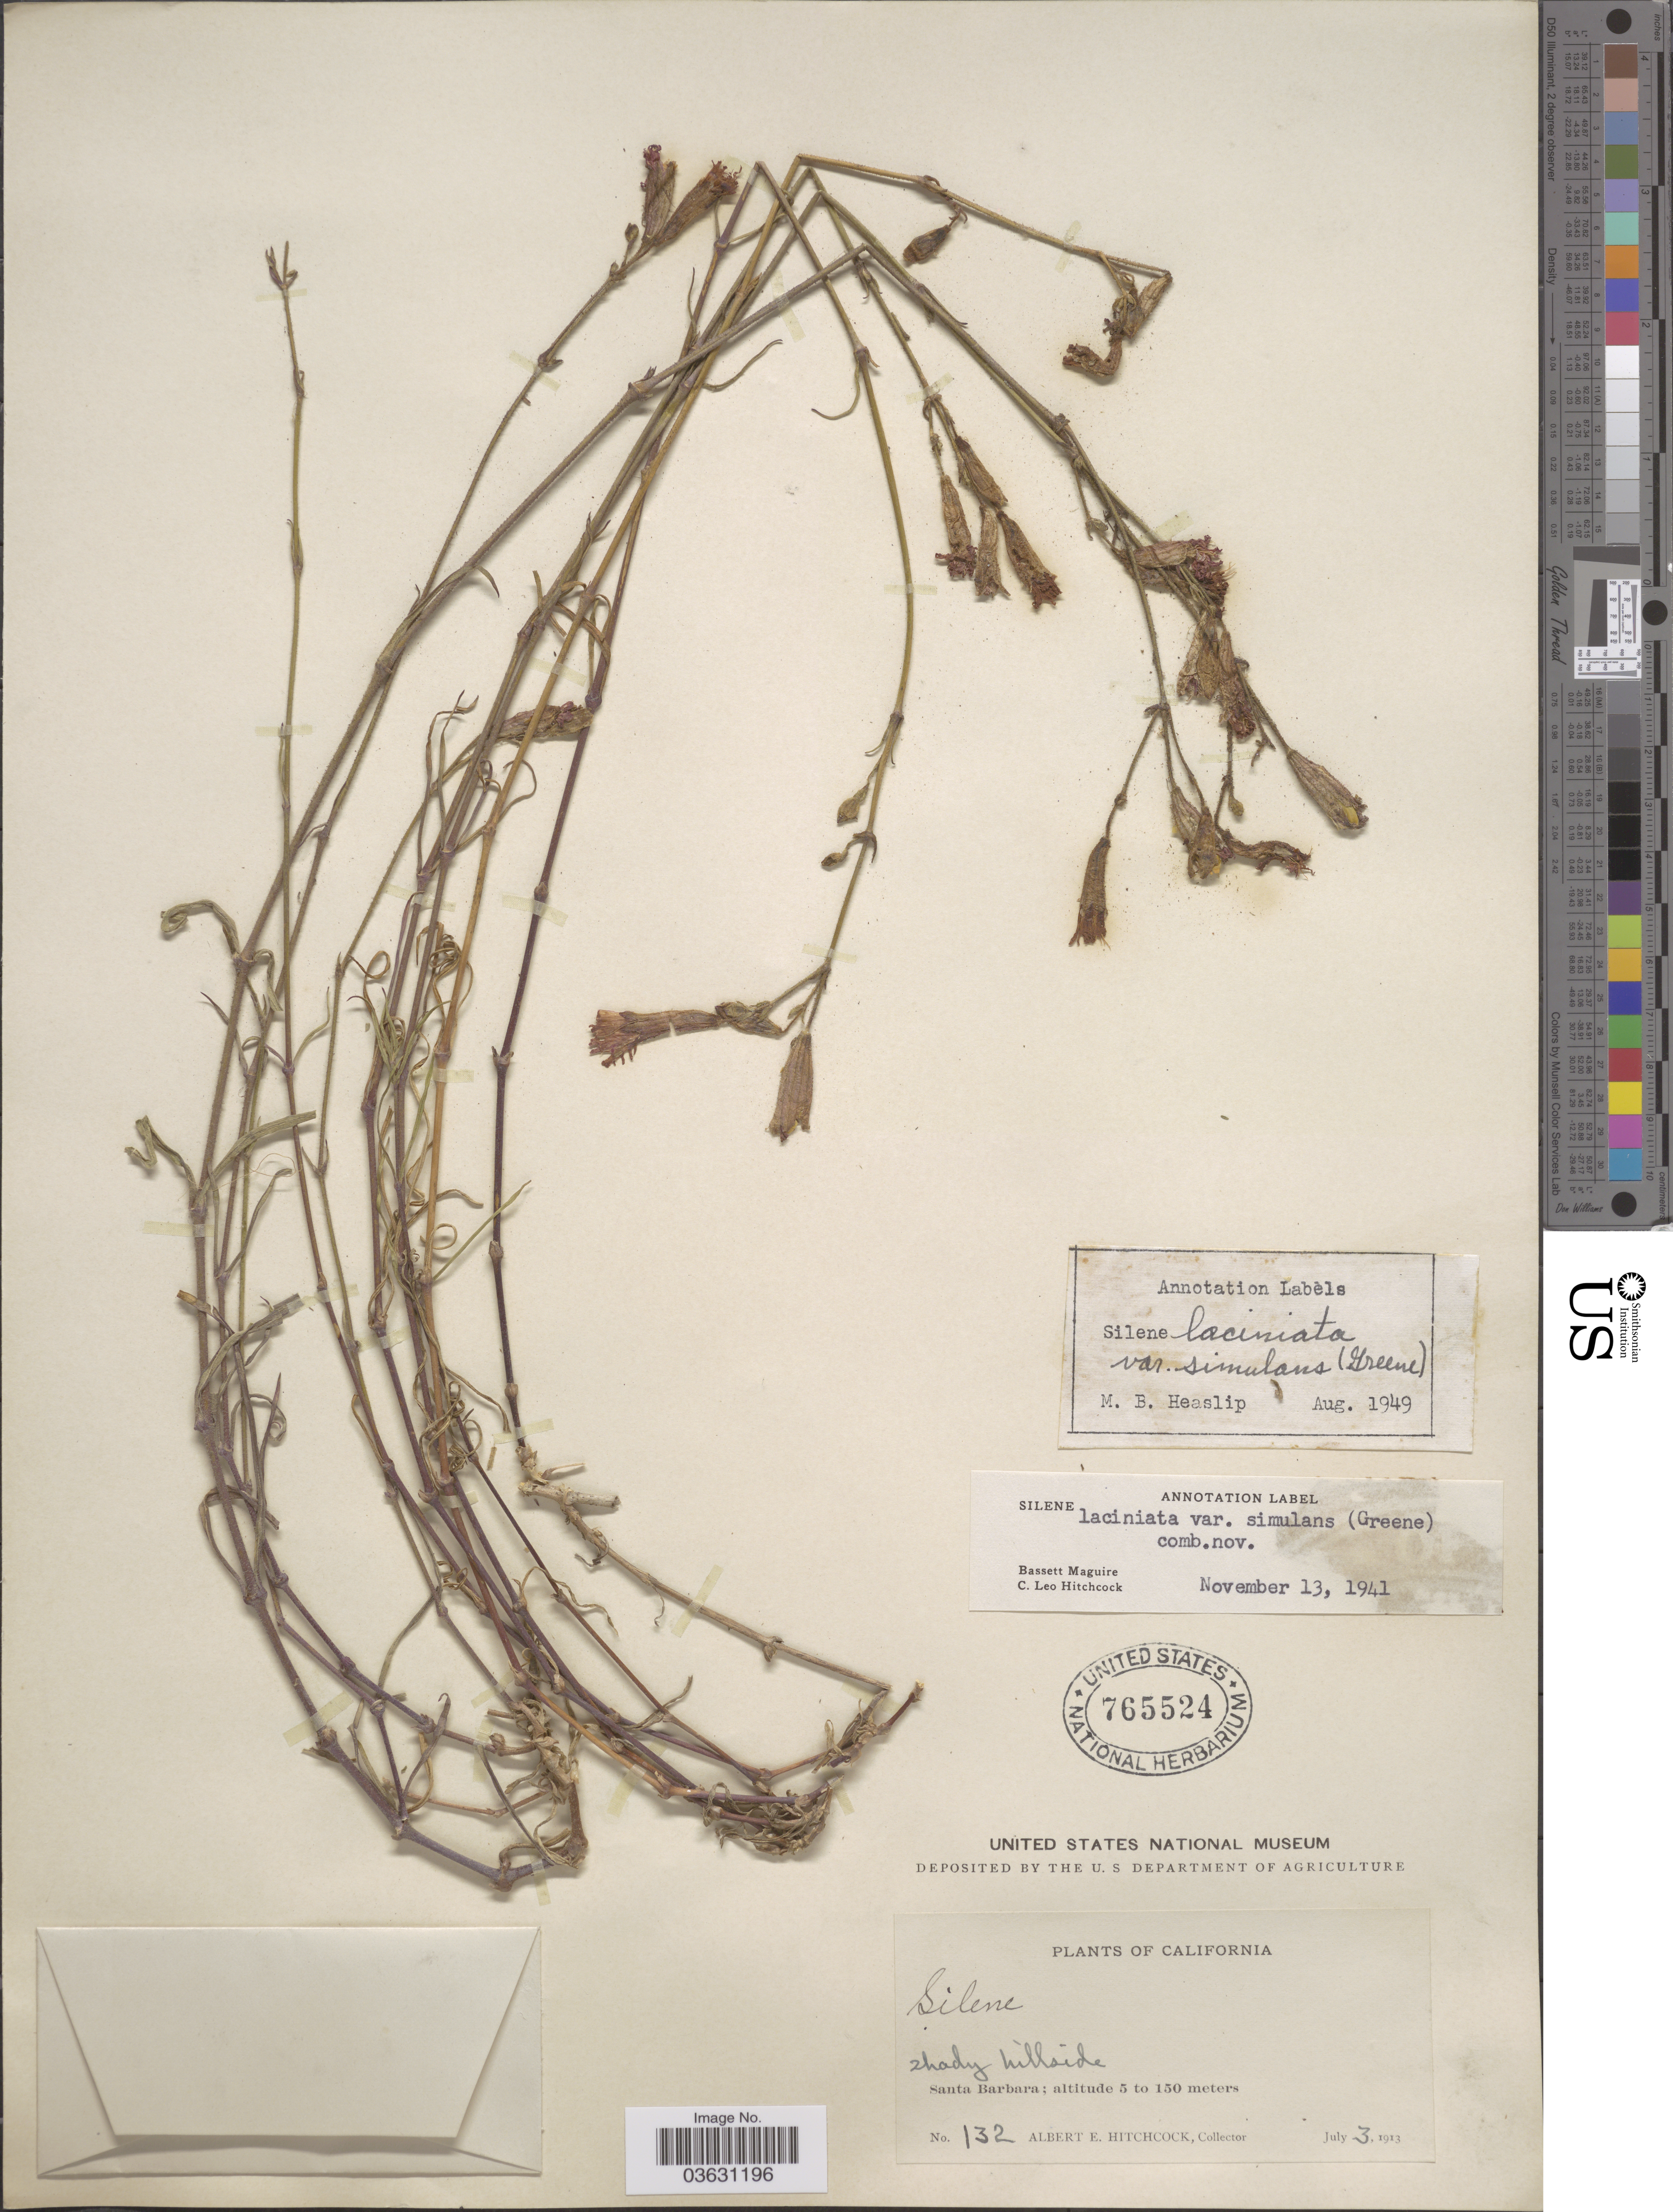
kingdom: Plantae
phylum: Tracheophyta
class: Magnoliopsida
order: Caryophyllales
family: Caryophyllaceae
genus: Silene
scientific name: Silene laciniata var. simulans (Greene) C.L. Hitchc. & Maguire comb. nov. ined.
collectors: A. Hitchcock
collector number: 132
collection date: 1913-07-03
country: United States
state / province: California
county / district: Santa Barbara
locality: Santa Barbara.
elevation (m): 5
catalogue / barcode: US 765524